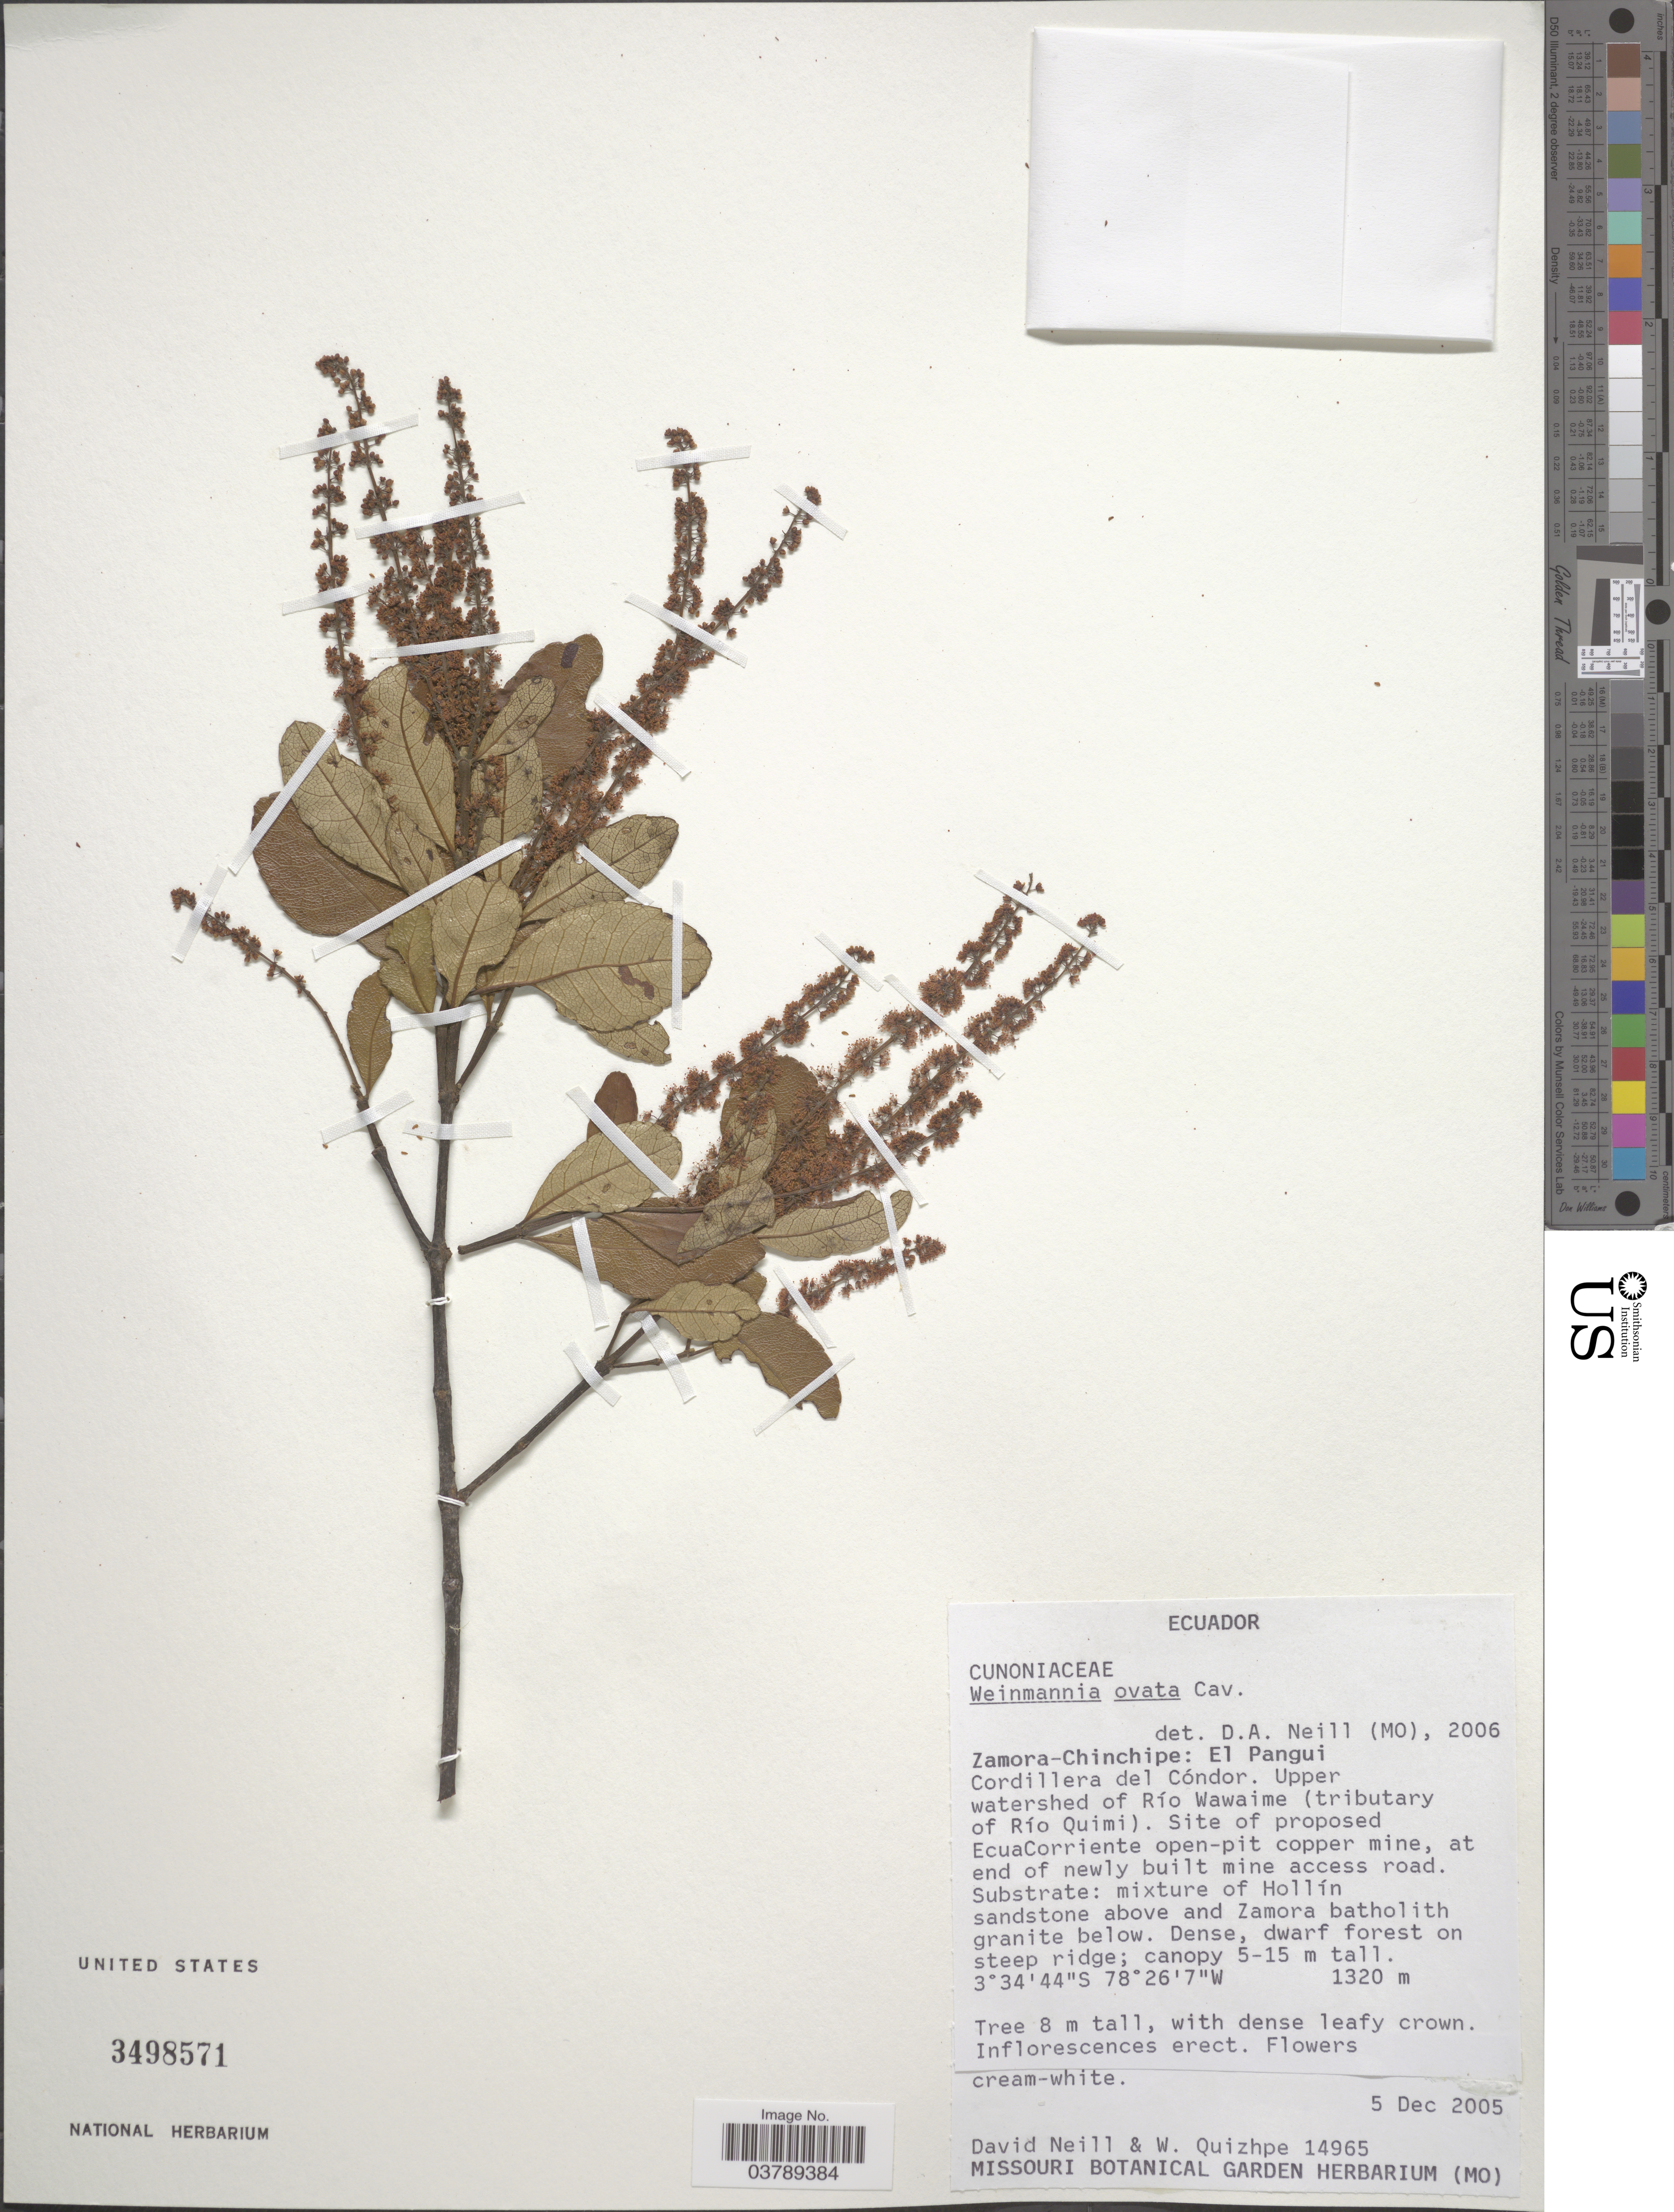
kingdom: Plantae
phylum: Tracheophyta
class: Magnoliopsida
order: Oxalidales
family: Cunoniaceae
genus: Weinmannia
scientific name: Weinmannia ovata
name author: Cav.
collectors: D. Neill & W. Quizhpe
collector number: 14965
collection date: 2005-12-05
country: Ecuador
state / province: Zamora-Chinchipe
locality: El Pangui. Cordillera del Cóndor. Upper watershed of Río Wawaime (tributary of Río Quimi). Site of proposed EcuaCorriente open-pit copper mine, at end of newly built mine access road.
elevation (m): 1320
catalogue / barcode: US 3498571